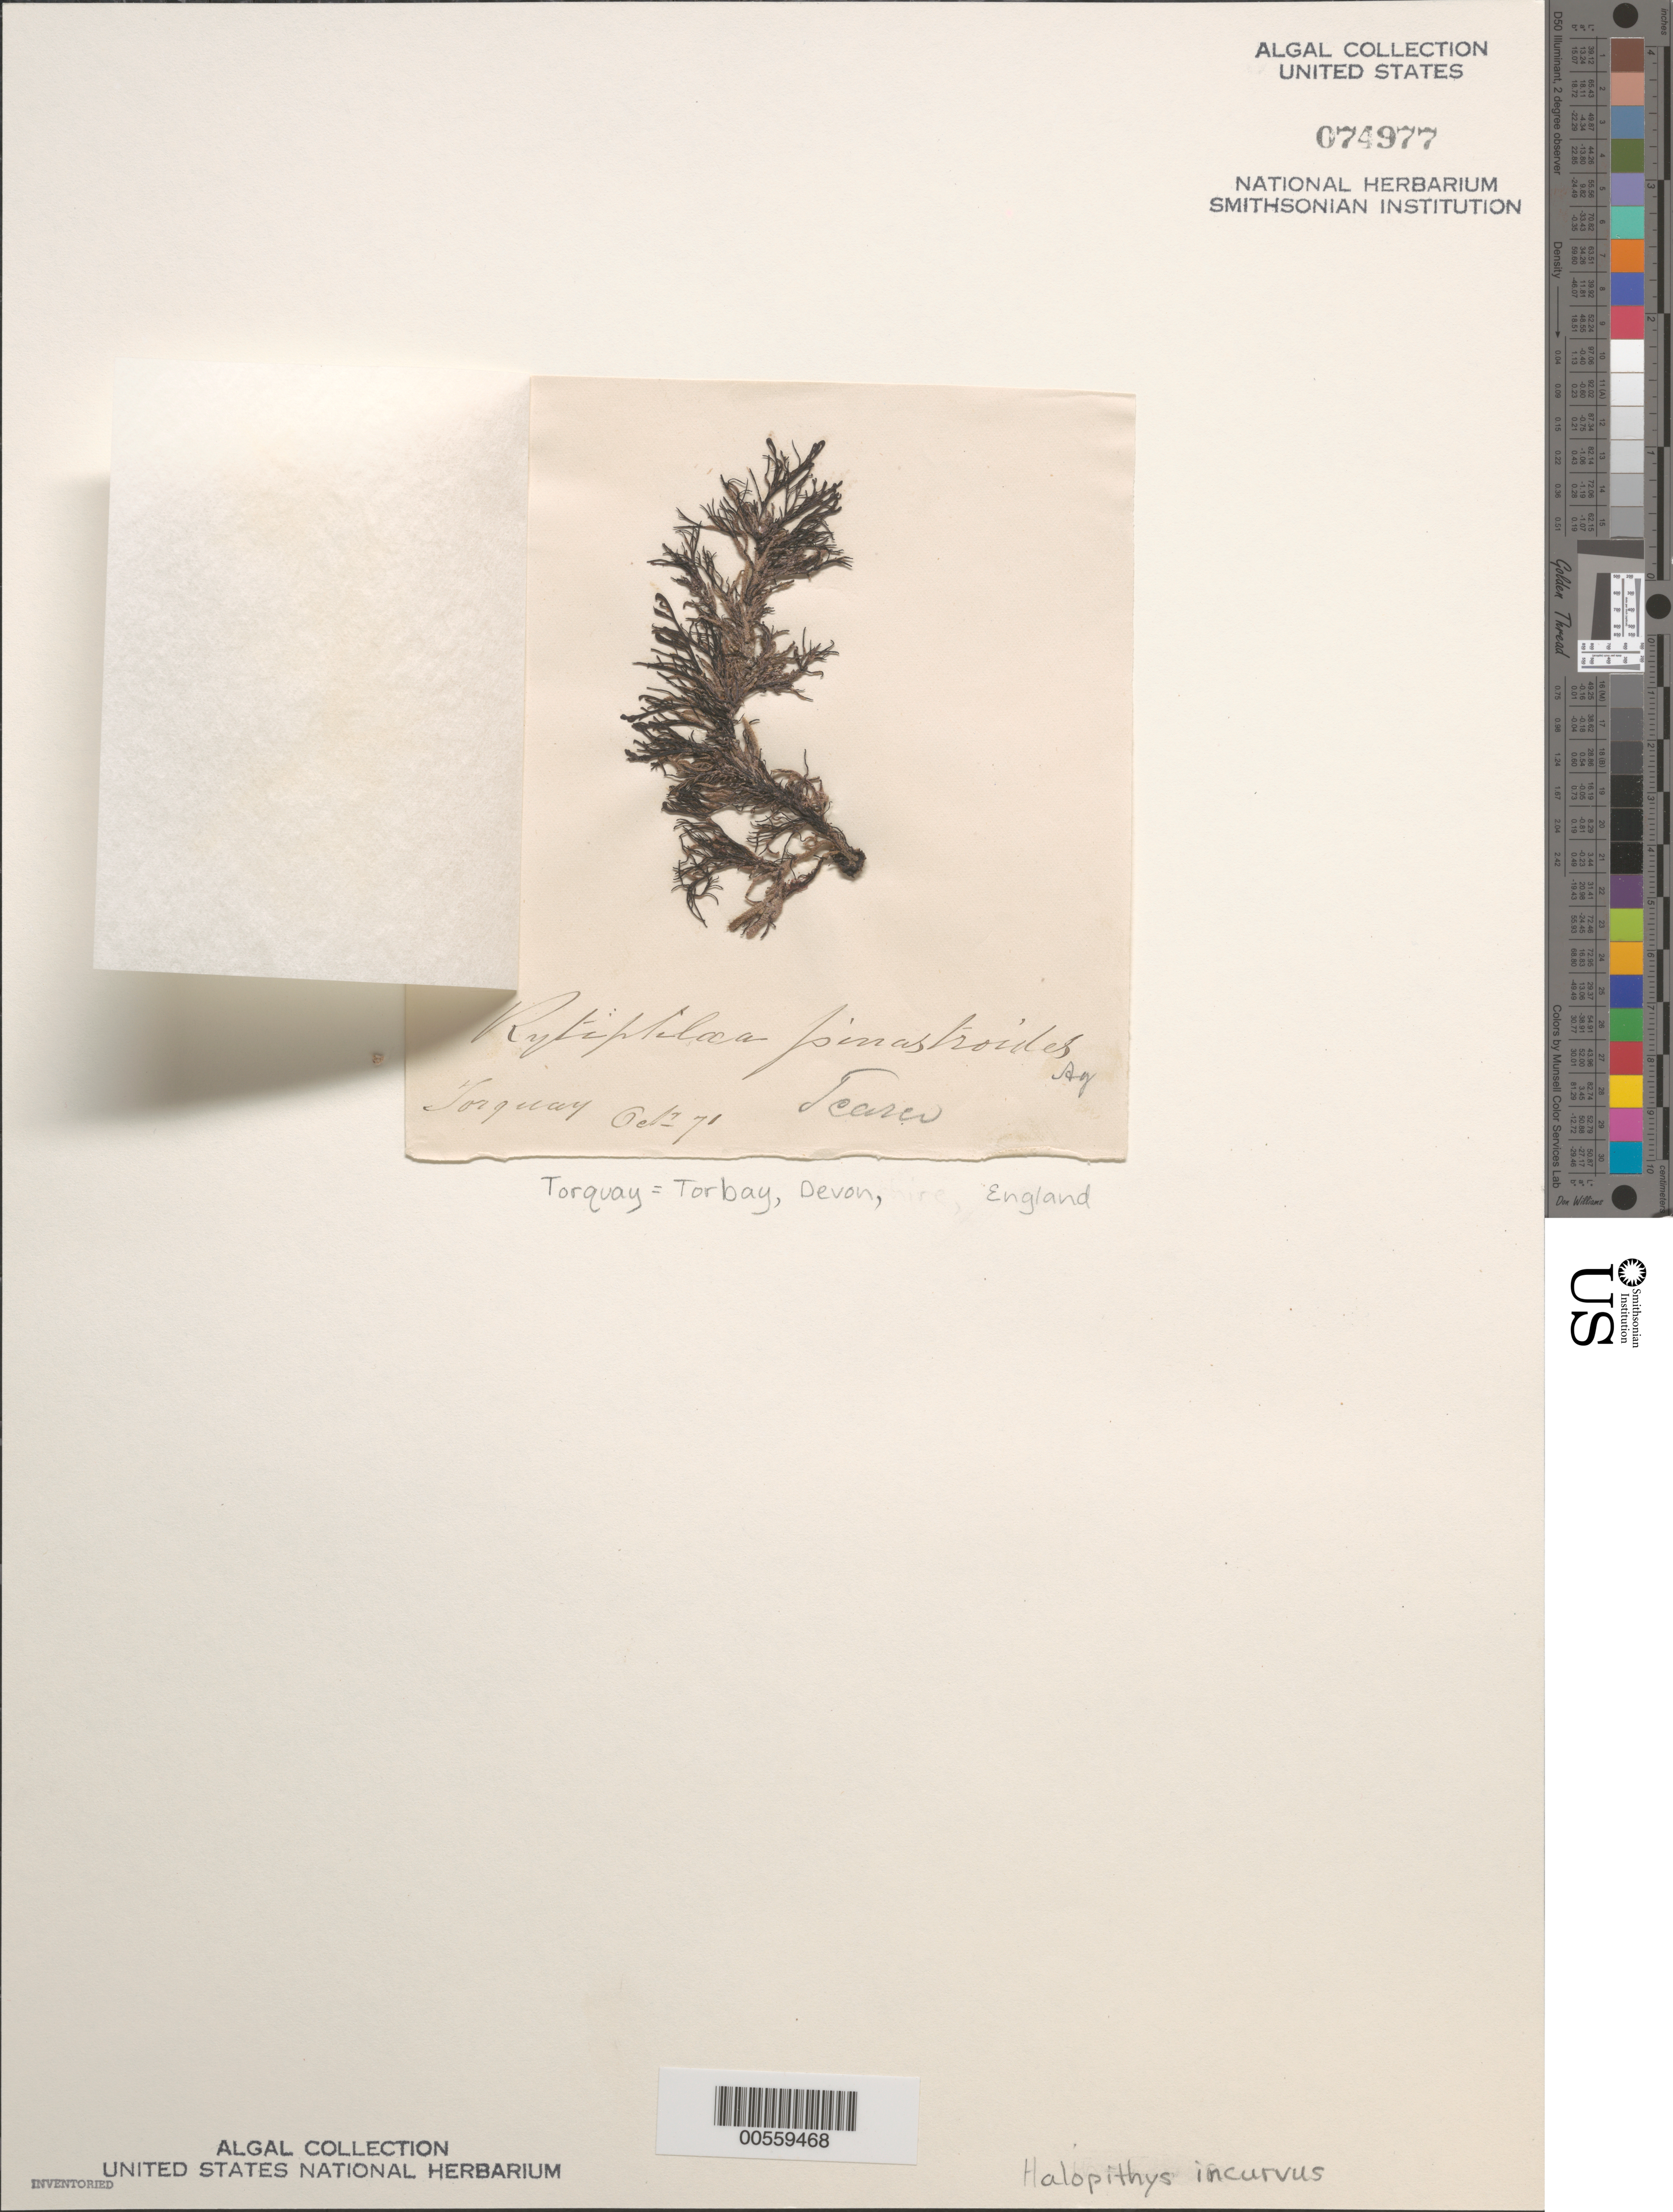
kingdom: Plantae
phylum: Rhodophyta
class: Florideophyceae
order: Ceramiales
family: Rhodomelaceae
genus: Halopithys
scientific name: Halopithys incurvus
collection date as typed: Oct 1871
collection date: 1871-10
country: United Kingdom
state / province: England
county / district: Devon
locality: Torquay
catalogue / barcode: US 74977